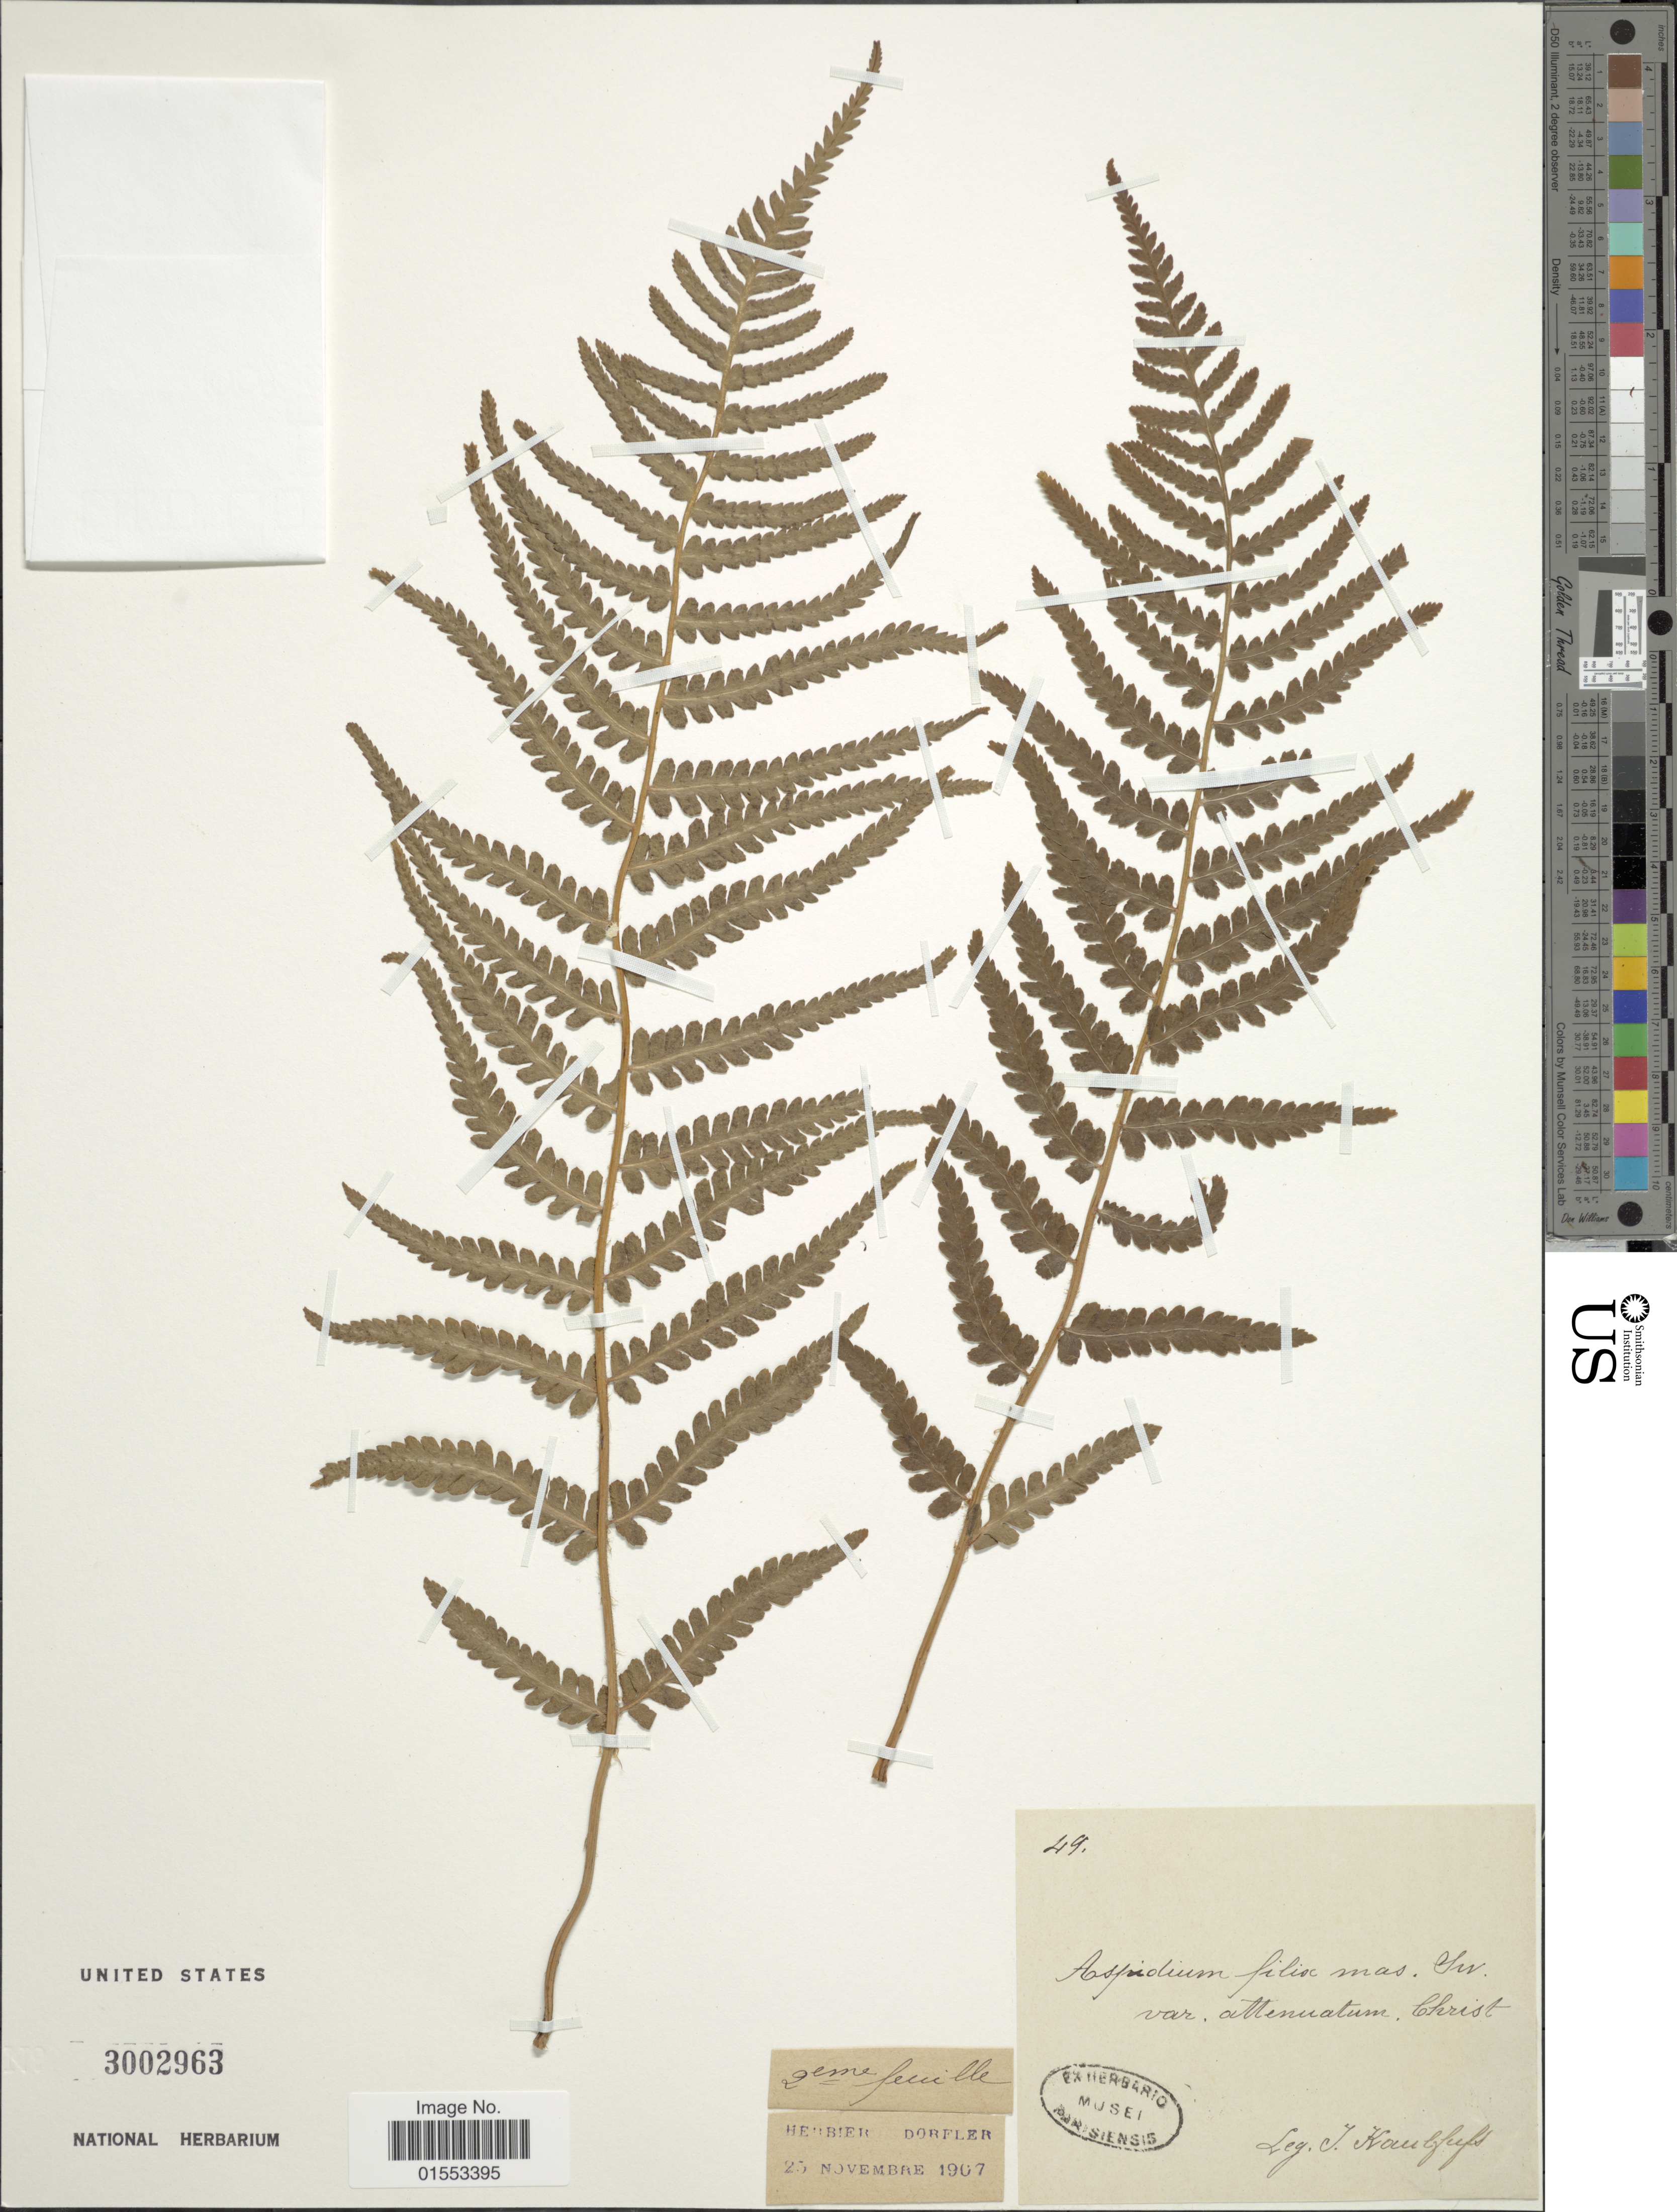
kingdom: Plantae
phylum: Tracheophyta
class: Polypodiopsida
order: Polypodiales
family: Dryopteridaceae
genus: Dryopteris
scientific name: Dryopteris filix-mas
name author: (L.) Schott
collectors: J. S. Kaulfuss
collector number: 49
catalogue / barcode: US 3002963